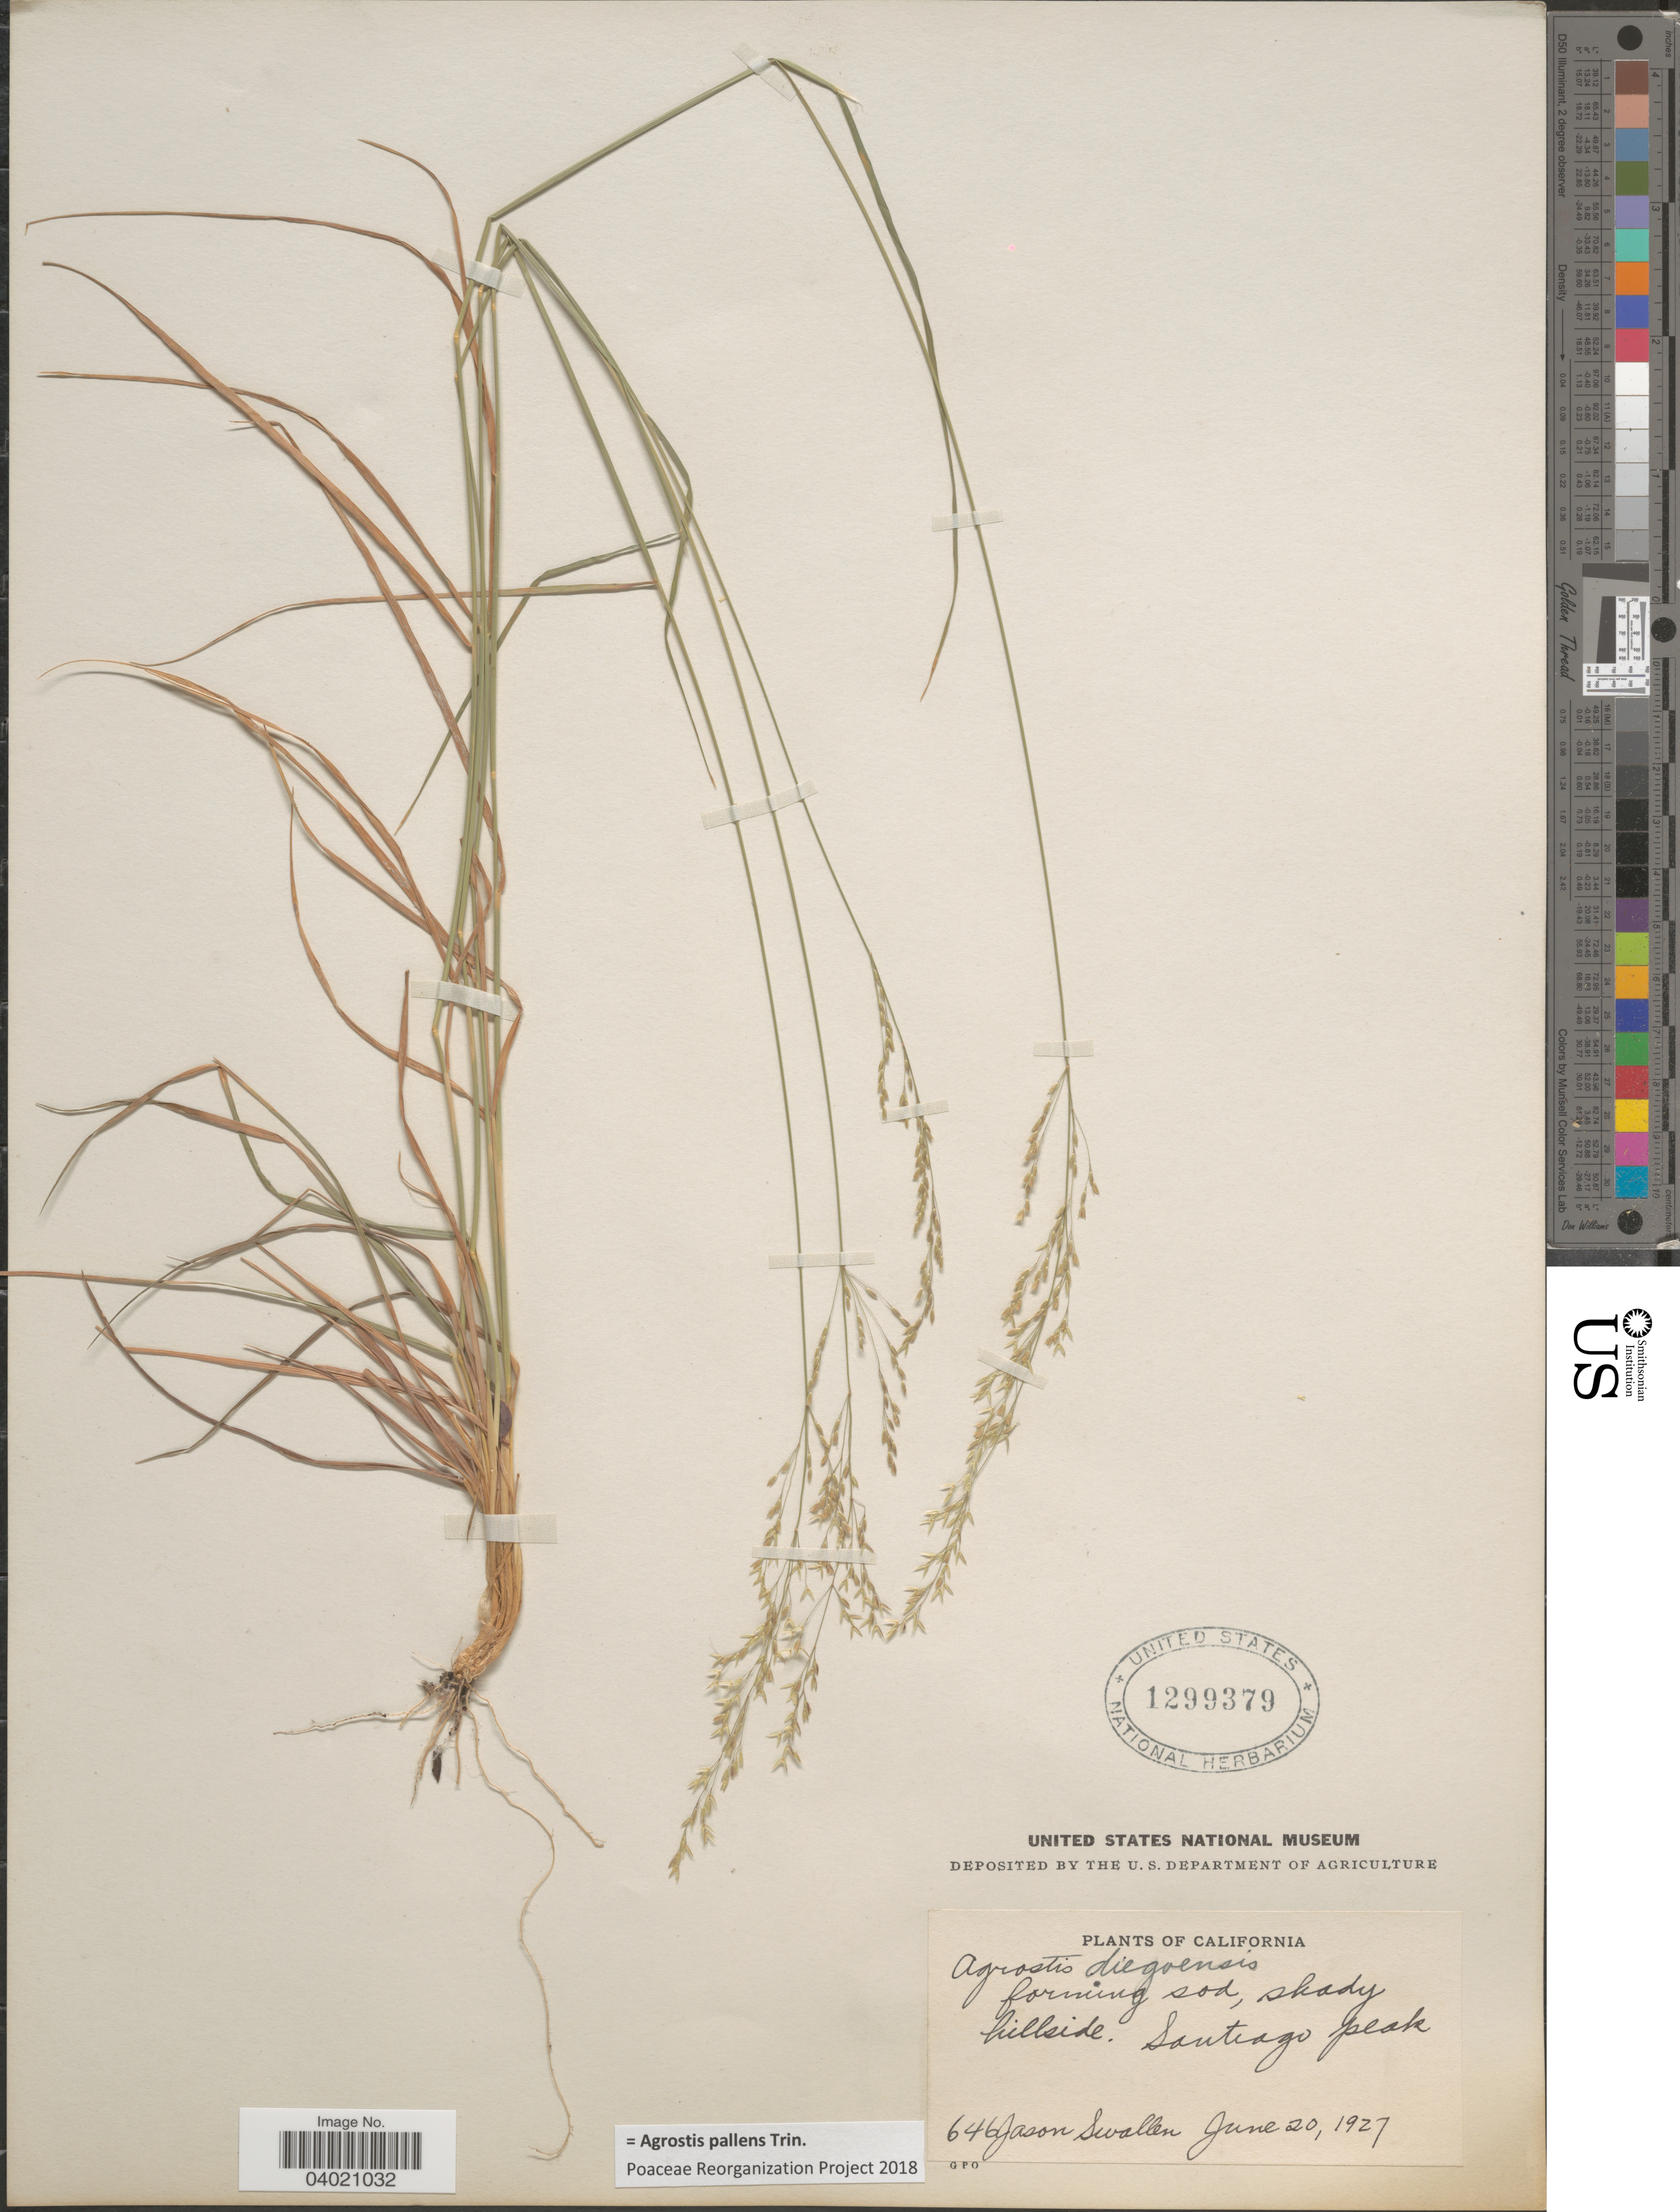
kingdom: Plantae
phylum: Tracheophyta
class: Liliopsida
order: Poales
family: Poaceae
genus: Agrostis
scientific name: Agrostis pallens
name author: Trin.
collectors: J. R. Swallen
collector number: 646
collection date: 1927-06-20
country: United States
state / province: California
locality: Santiago peak.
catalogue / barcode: US 1299379